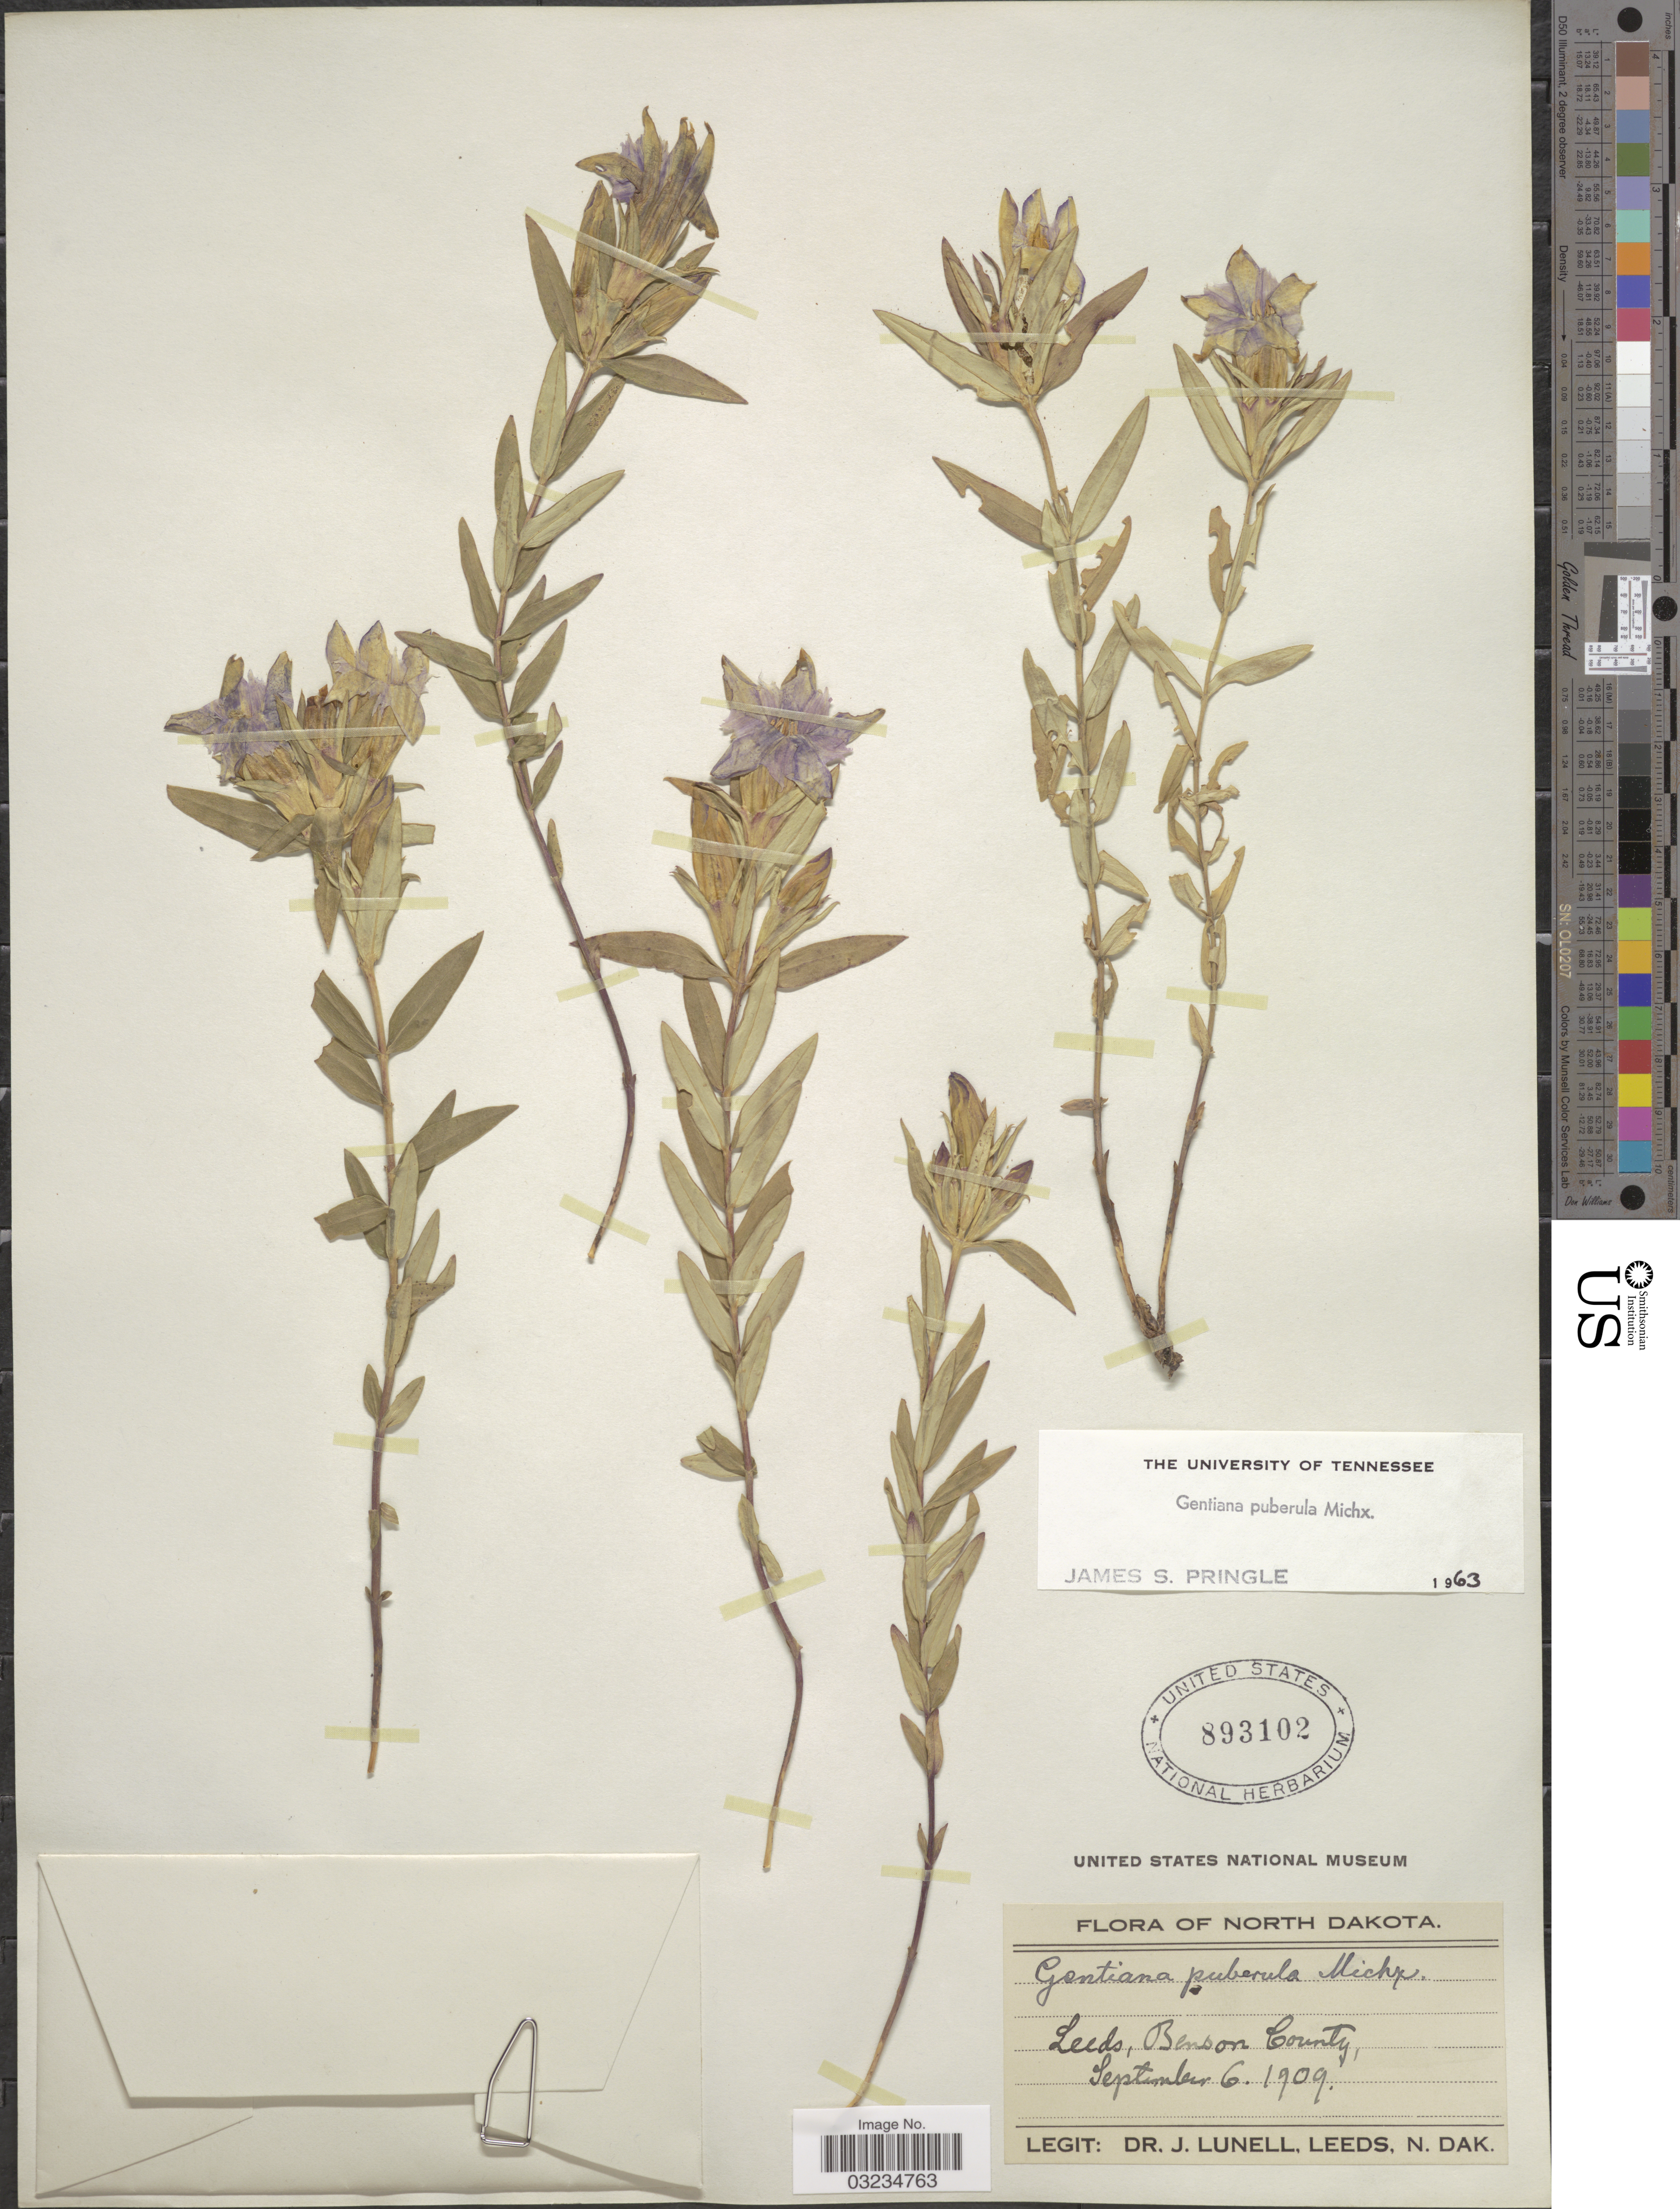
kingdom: Plantae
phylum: Tracheophyta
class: Magnoliopsida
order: Gentianales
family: Gentianaceae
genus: Gentiana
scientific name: Gentiana puberula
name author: Michx.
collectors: J. Lunell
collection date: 1909-09-06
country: United States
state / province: North Dakota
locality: Leeds, Benson County.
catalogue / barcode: US 893102